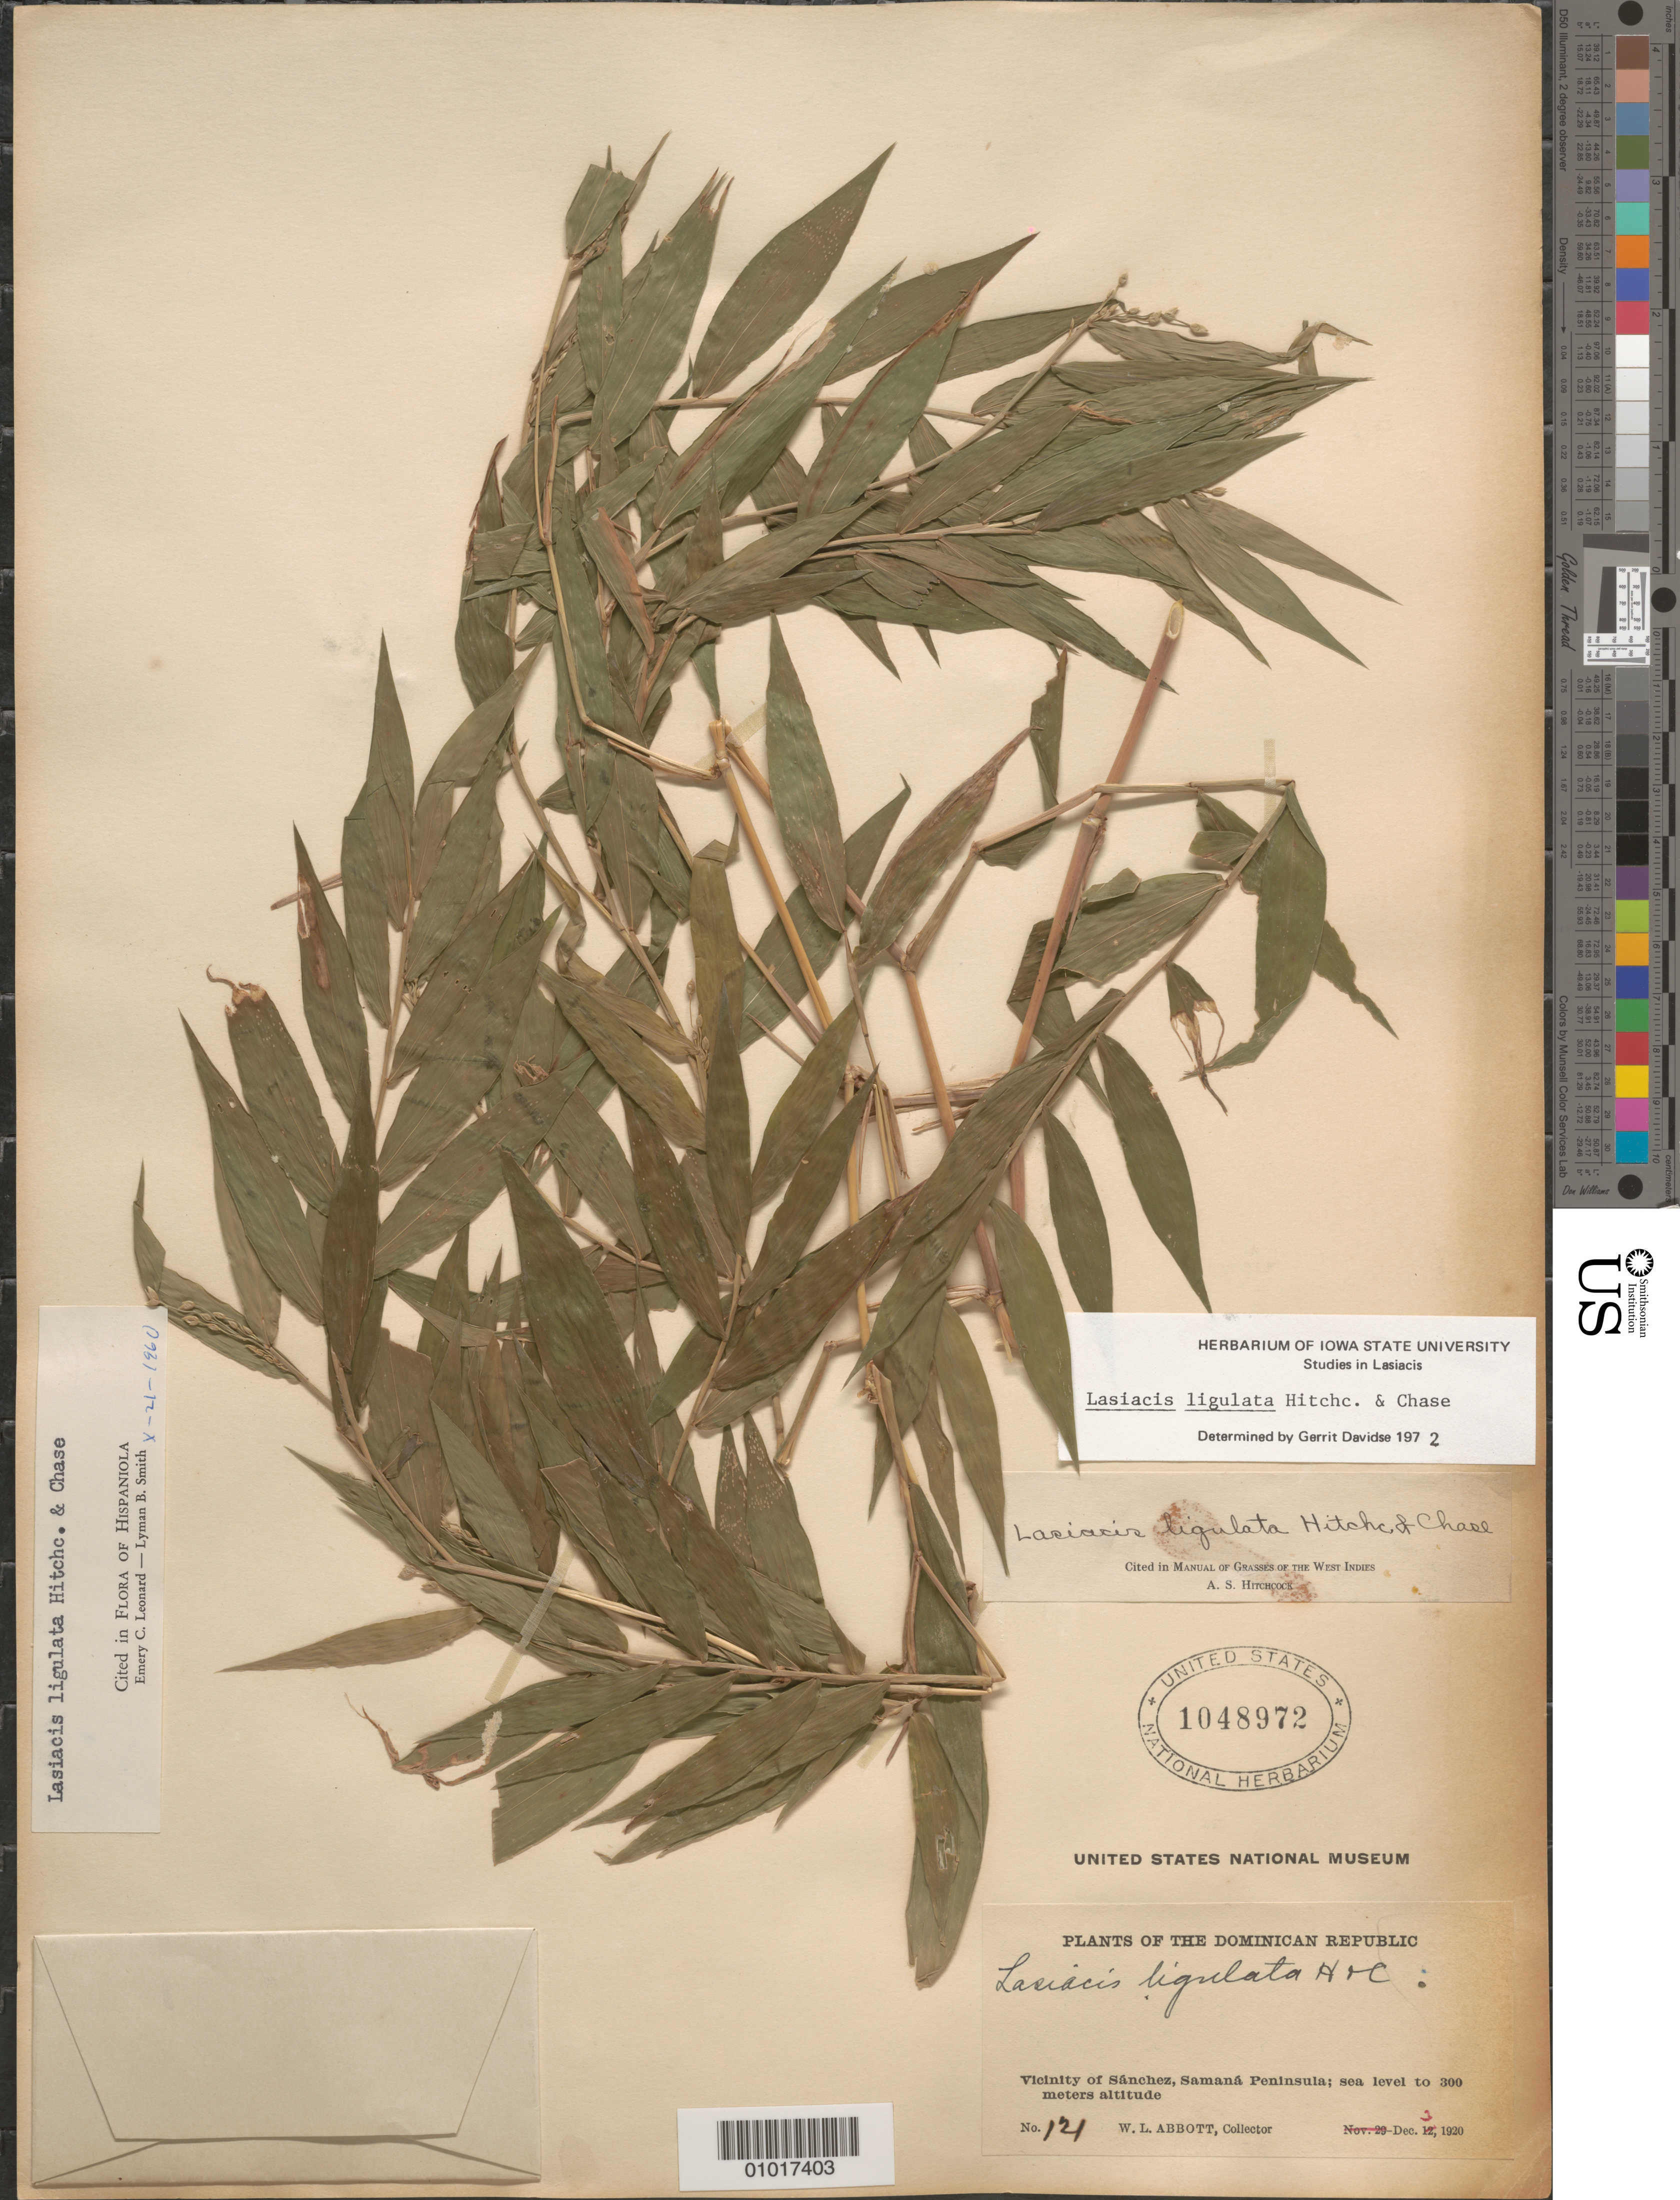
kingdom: Plantae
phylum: Tracheophyta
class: Liliopsida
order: Poales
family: Poaceae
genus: Lasiacis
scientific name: Lasiacis ligulata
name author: Hitchc. & Chase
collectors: W. L. Abbott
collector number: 121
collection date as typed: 03 Dec 1920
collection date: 1920-12-03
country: Dominican Republic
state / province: Samaná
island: Hispaniola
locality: Vicinity of Sanchez, Samana Peninsula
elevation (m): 0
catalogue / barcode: US 1048972